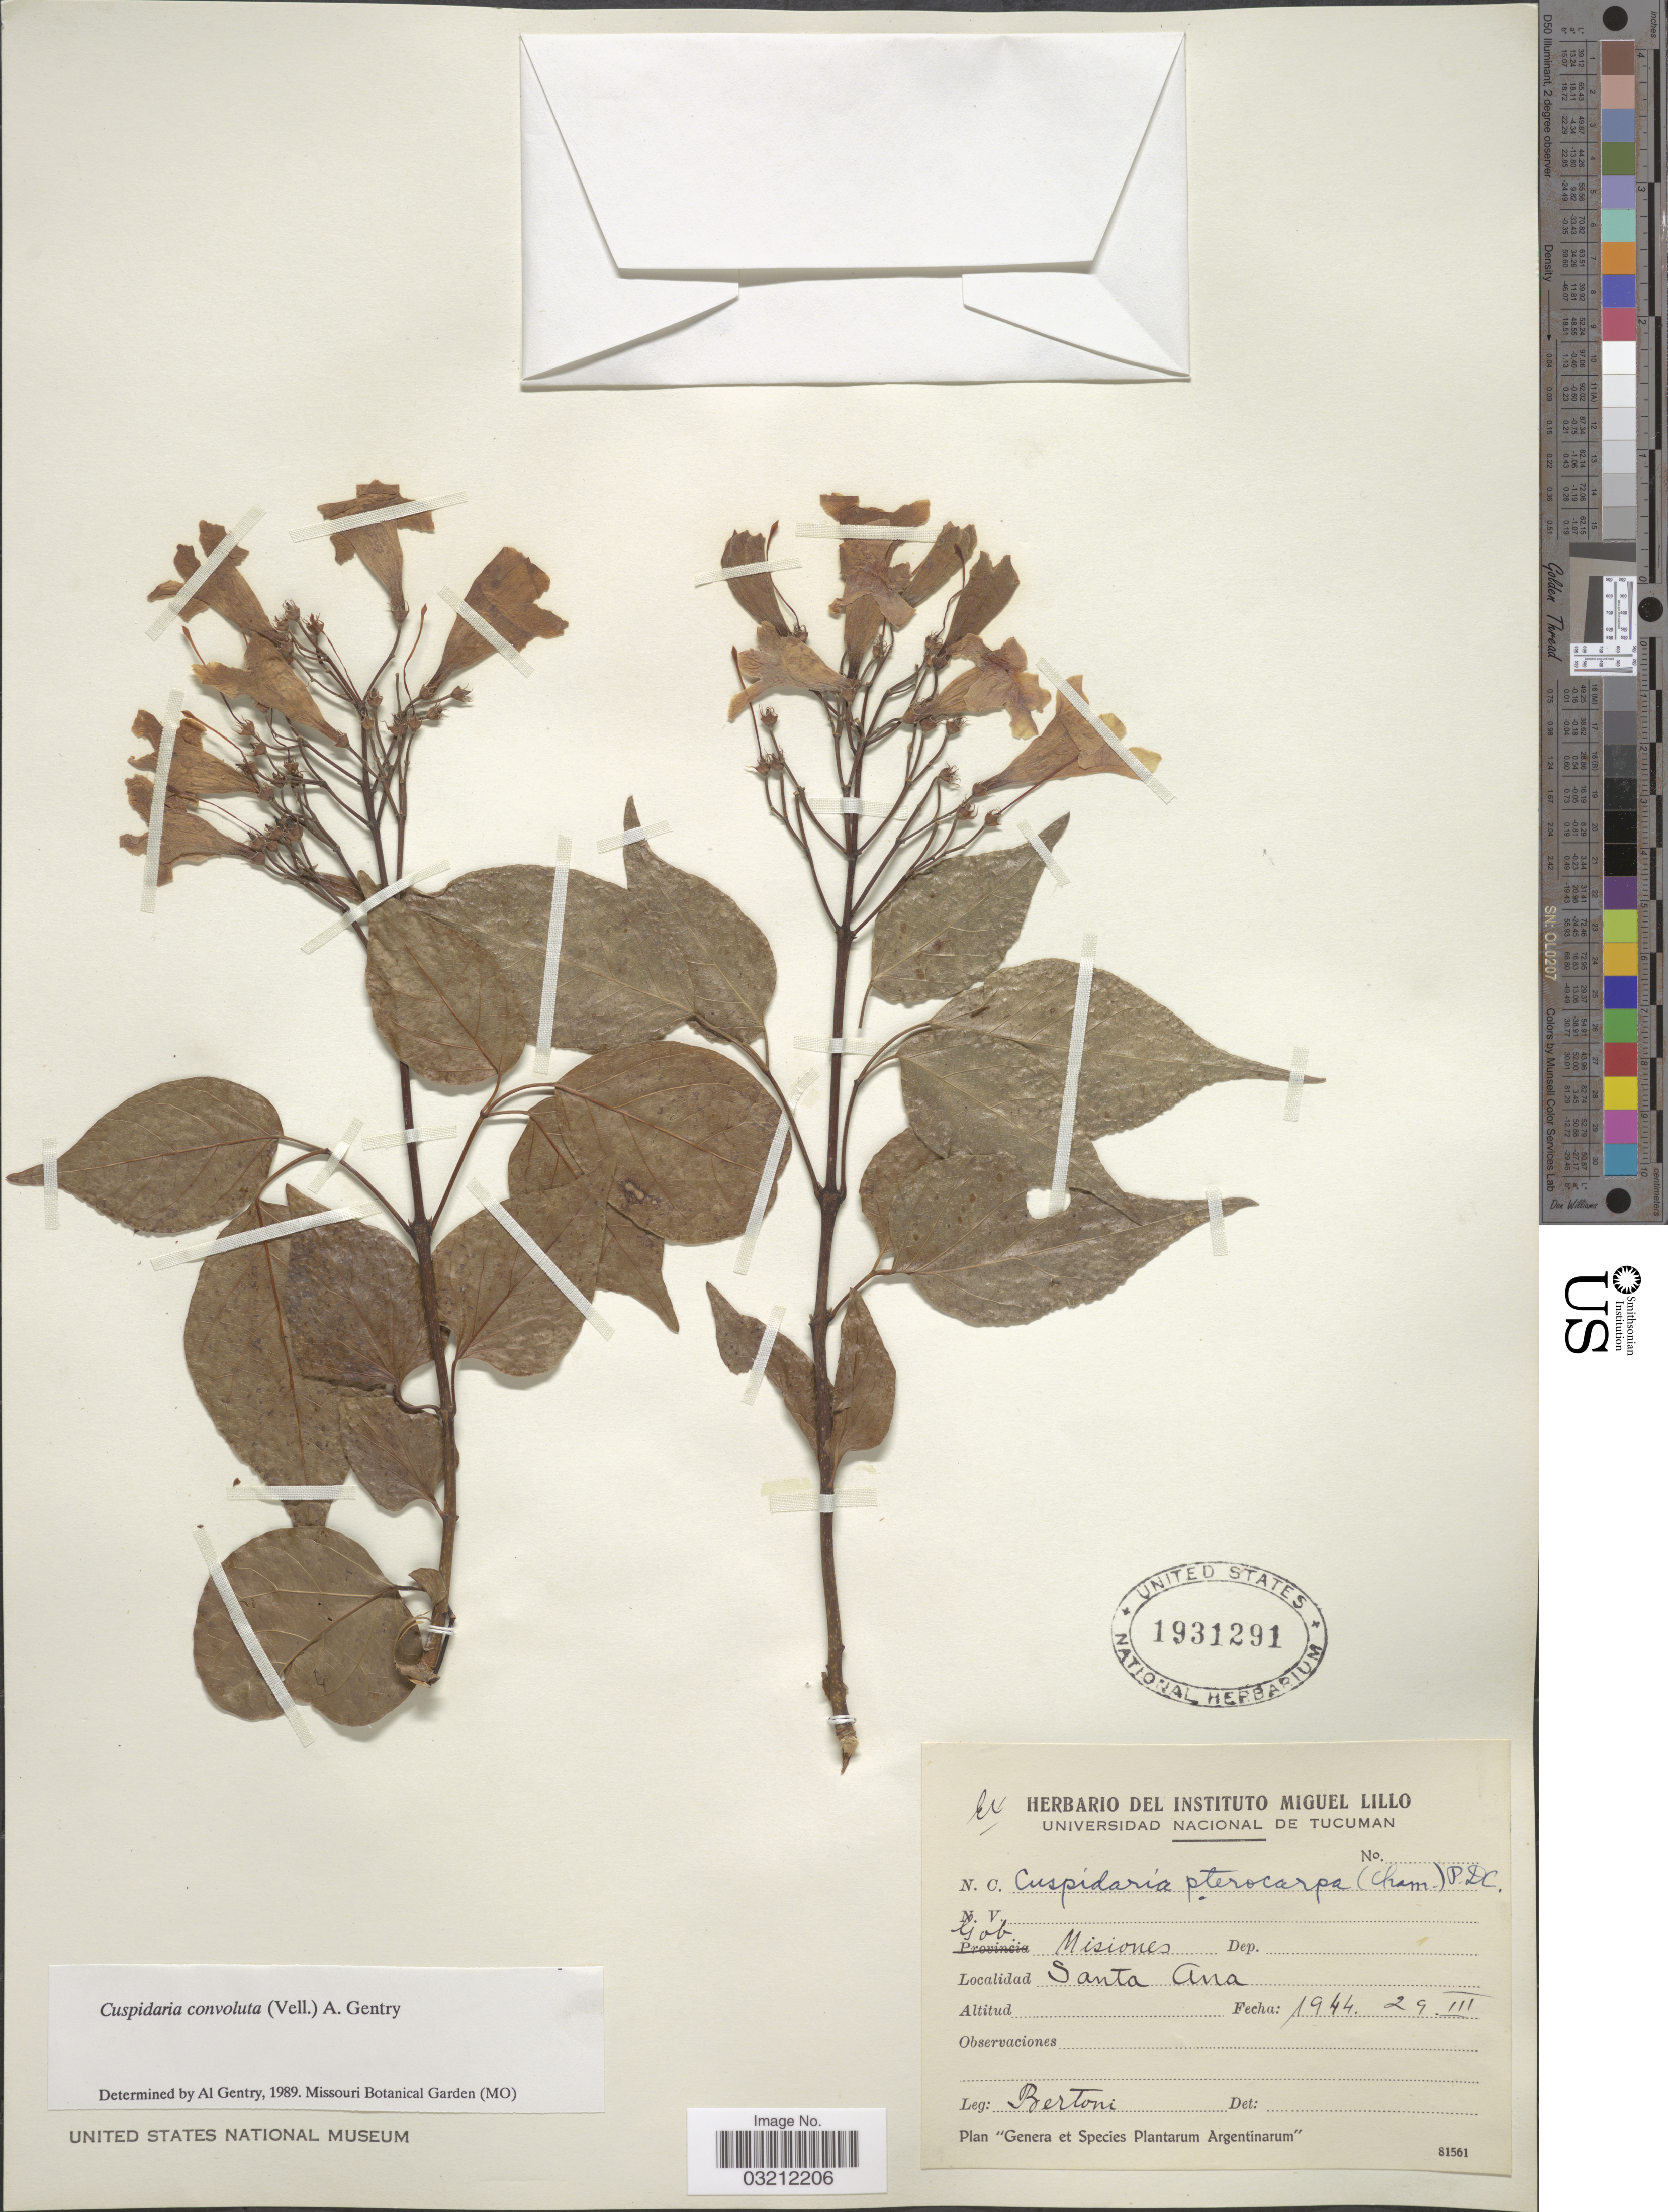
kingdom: Plantae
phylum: Tracheophyta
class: Magnoliopsida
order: Lamiales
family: Bignoniaceae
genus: Cuspidaria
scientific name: Cuspidaria convoluta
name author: (Vell.) A.H. Gentry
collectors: -- Bertoni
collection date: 1944-03-29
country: Argentina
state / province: Misiones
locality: Santa Ana.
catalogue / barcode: US 1931291